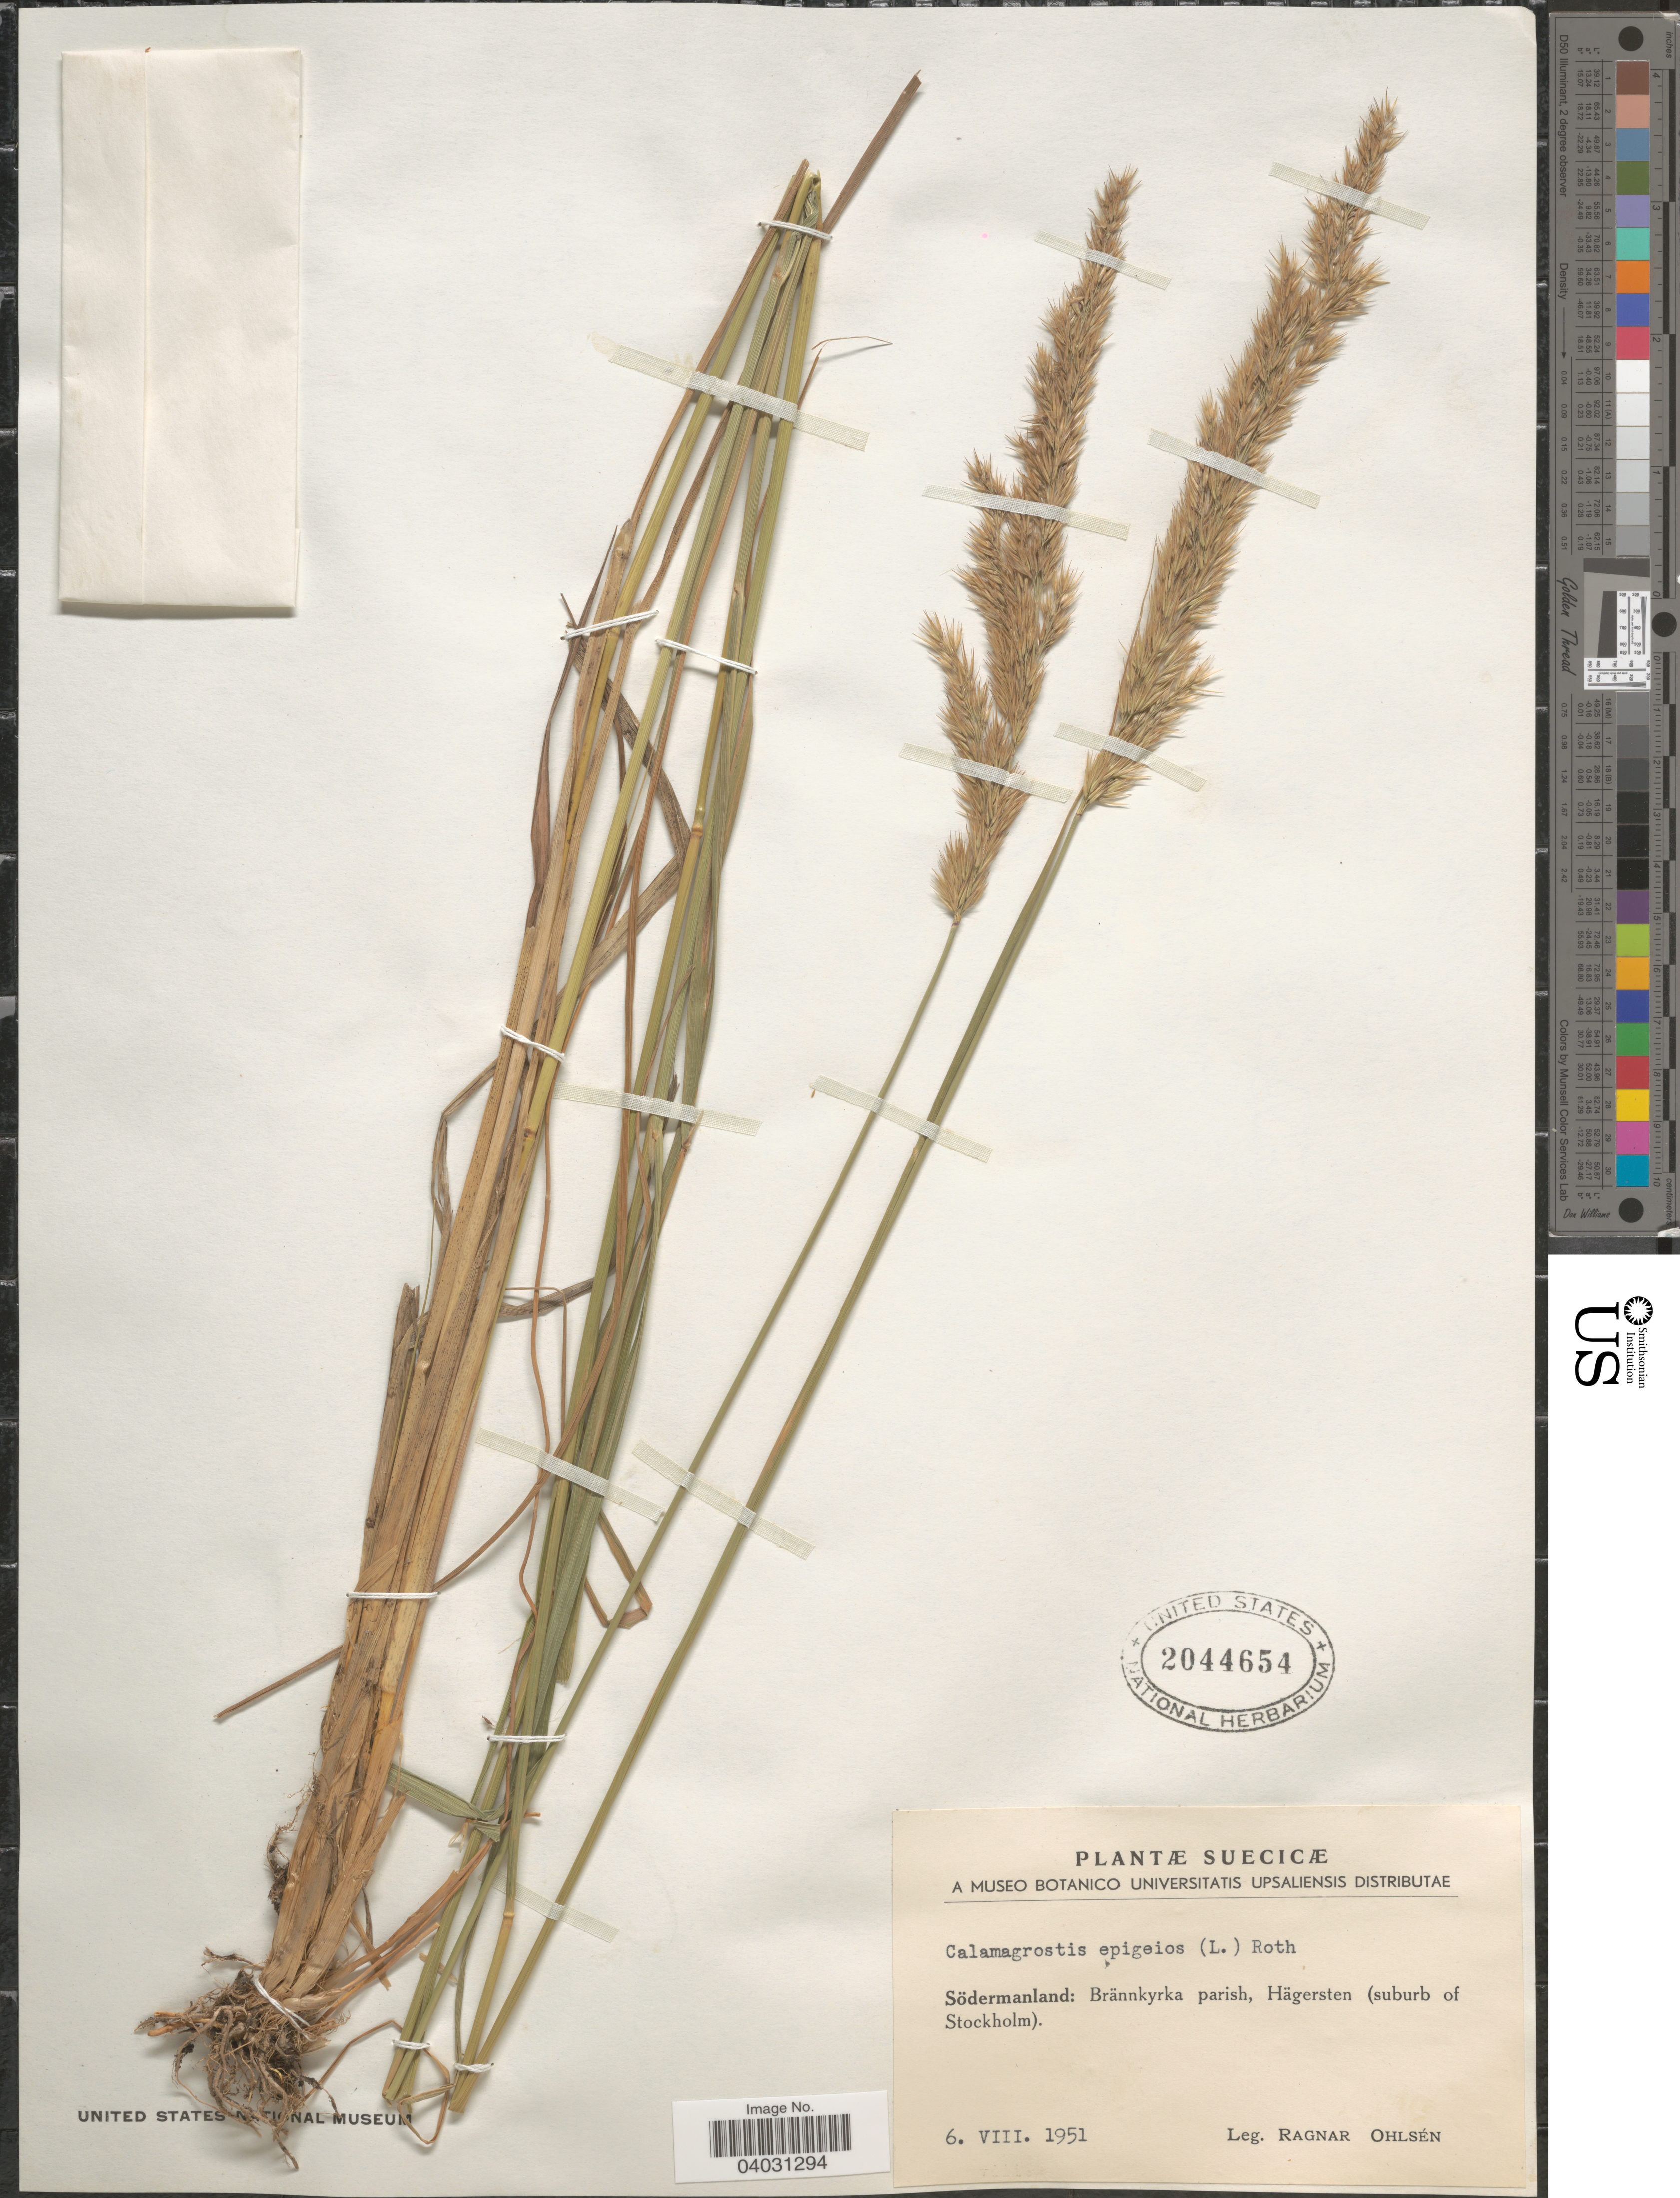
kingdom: Plantae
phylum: Tracheophyta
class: Liliopsida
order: Poales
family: Poaceae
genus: Calamagrostis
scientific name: Calamagrostis epigeios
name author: (L.) Roth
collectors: R. Ohlsén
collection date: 1951-08-06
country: Sweden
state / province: Sodermanland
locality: Suecicæ. Södermanland: Brännkyrka parish, Hägersten (suburb of Stockholm).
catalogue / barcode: US 2044654